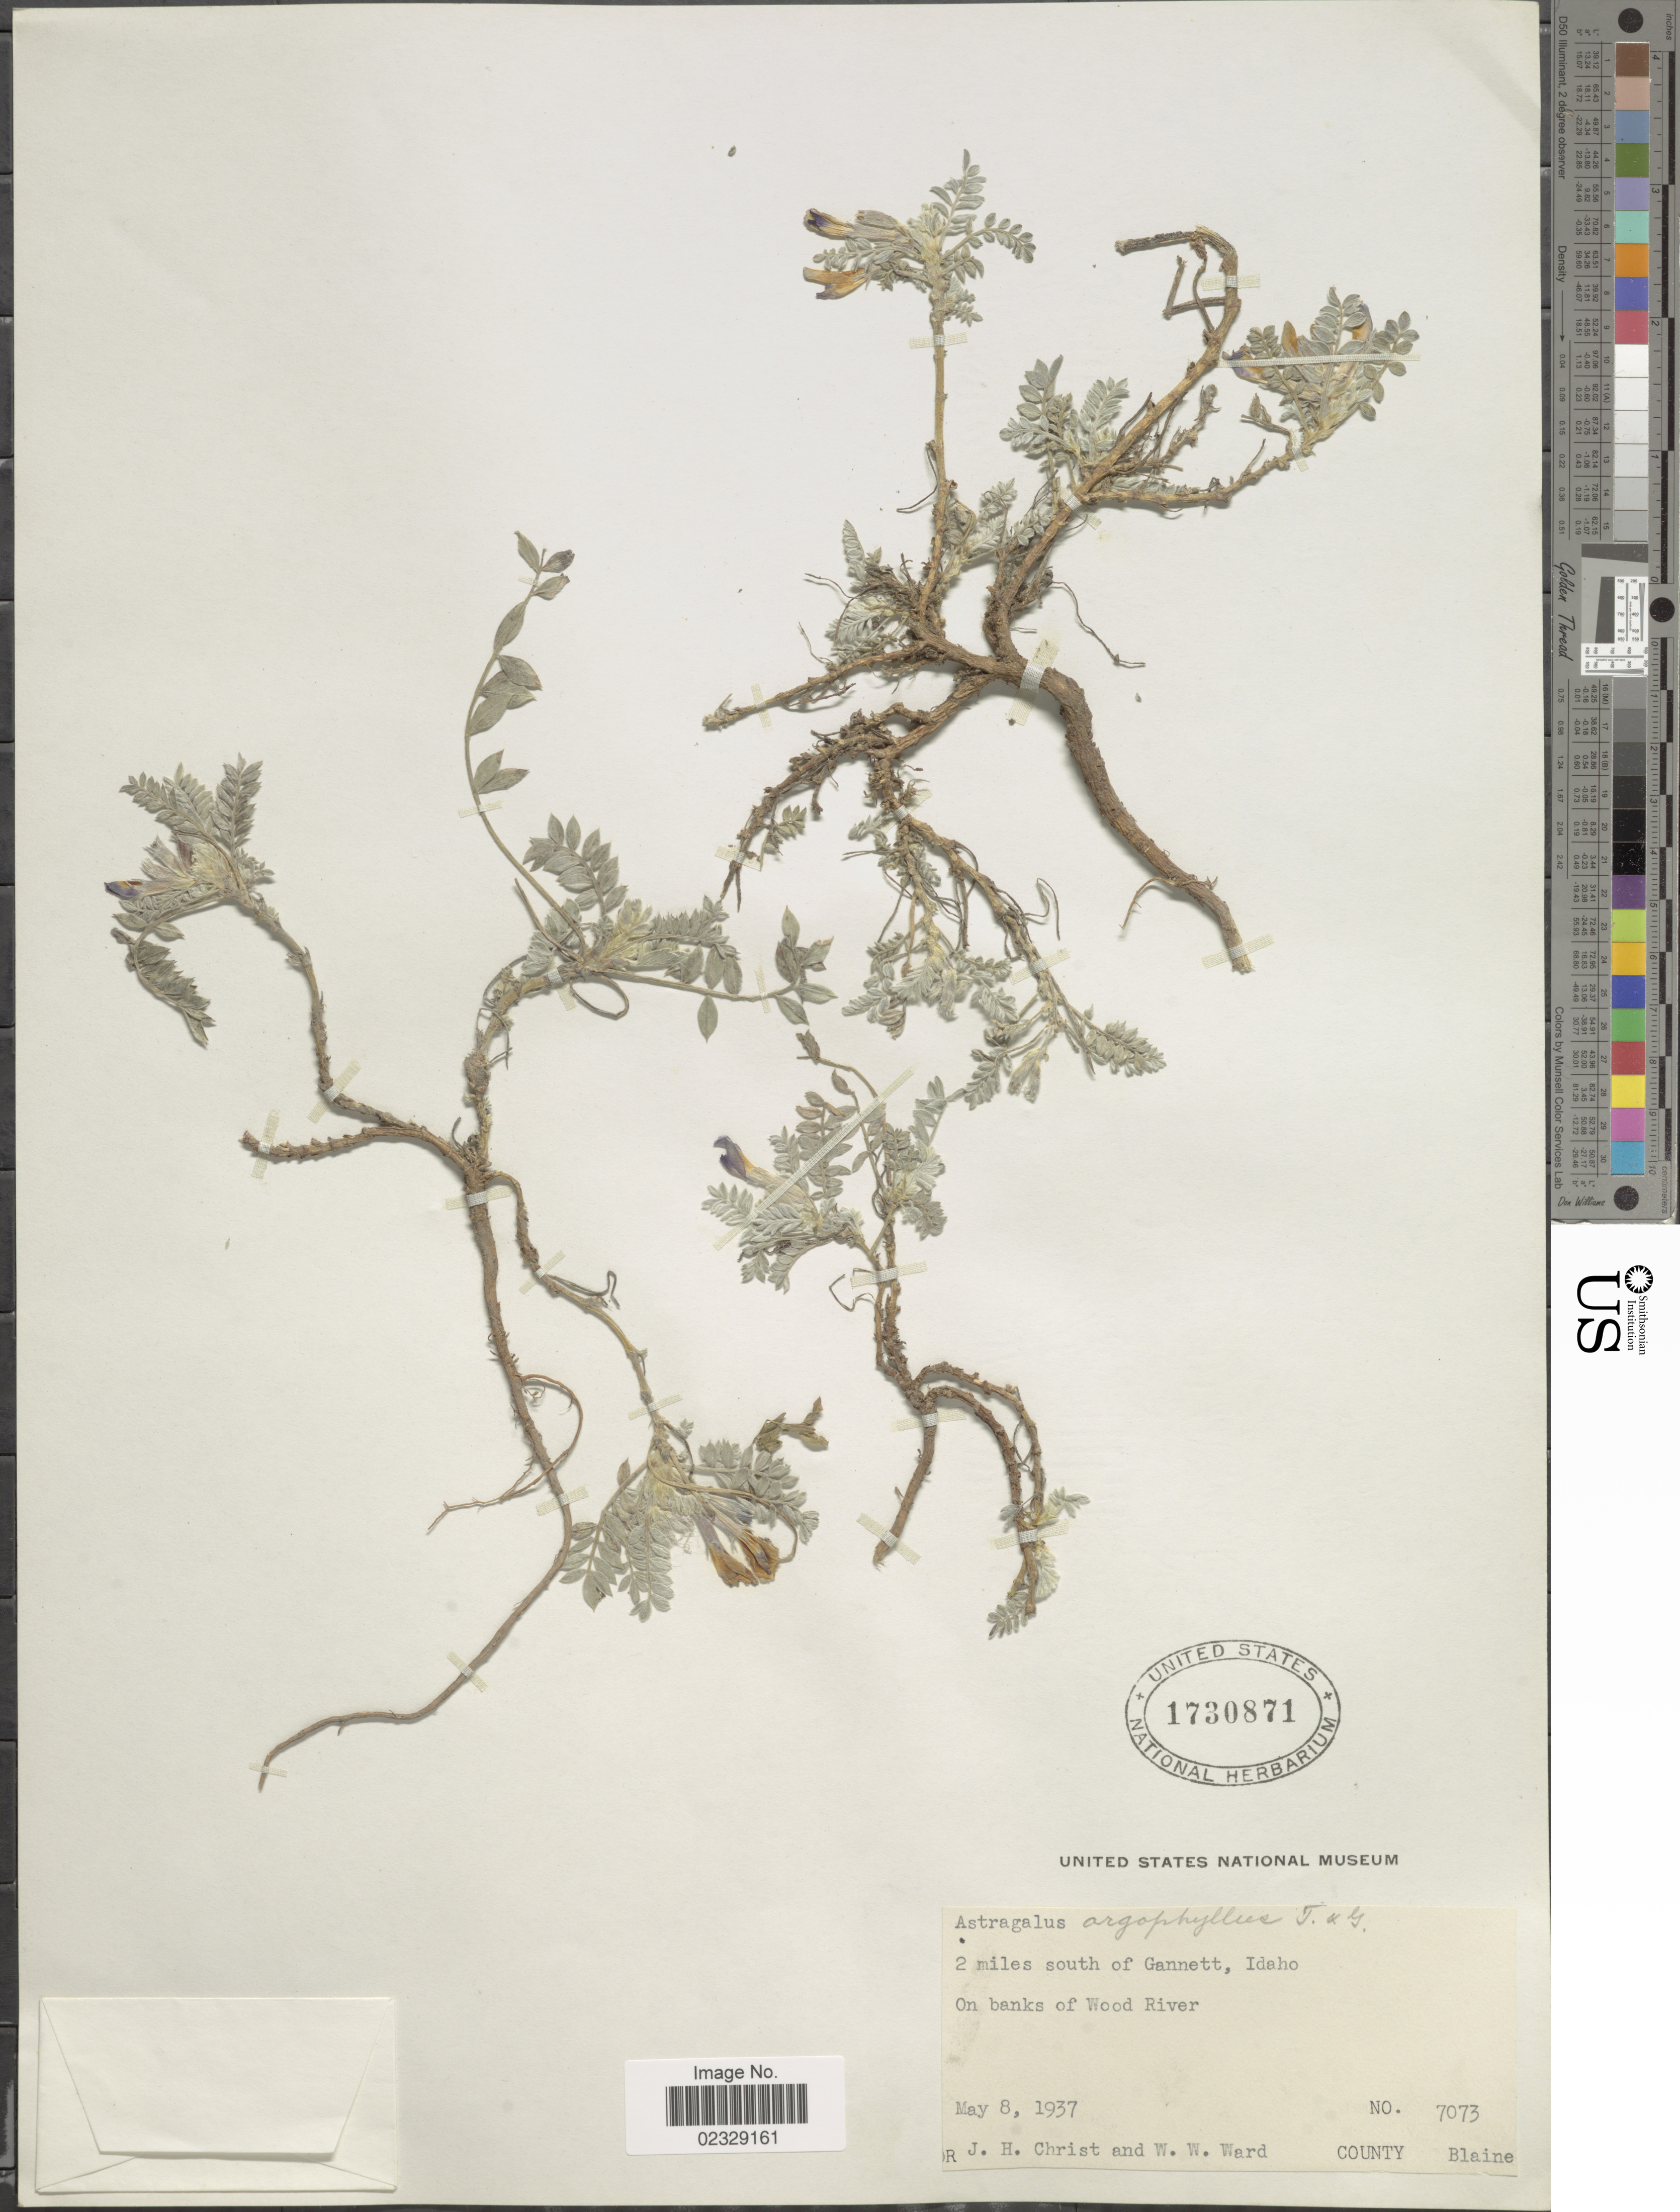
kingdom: Plantae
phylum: Tracheophyta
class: Magnoliopsida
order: Fabales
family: Fabaceae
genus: Astragalus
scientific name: Astragalus argophyllus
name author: Nutt.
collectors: J. H. Christ & W. Ward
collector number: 7073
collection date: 1937-05-08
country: United States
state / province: Idaho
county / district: Blaine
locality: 2 miles S of Gannett, Idaho.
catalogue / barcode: US 1730871